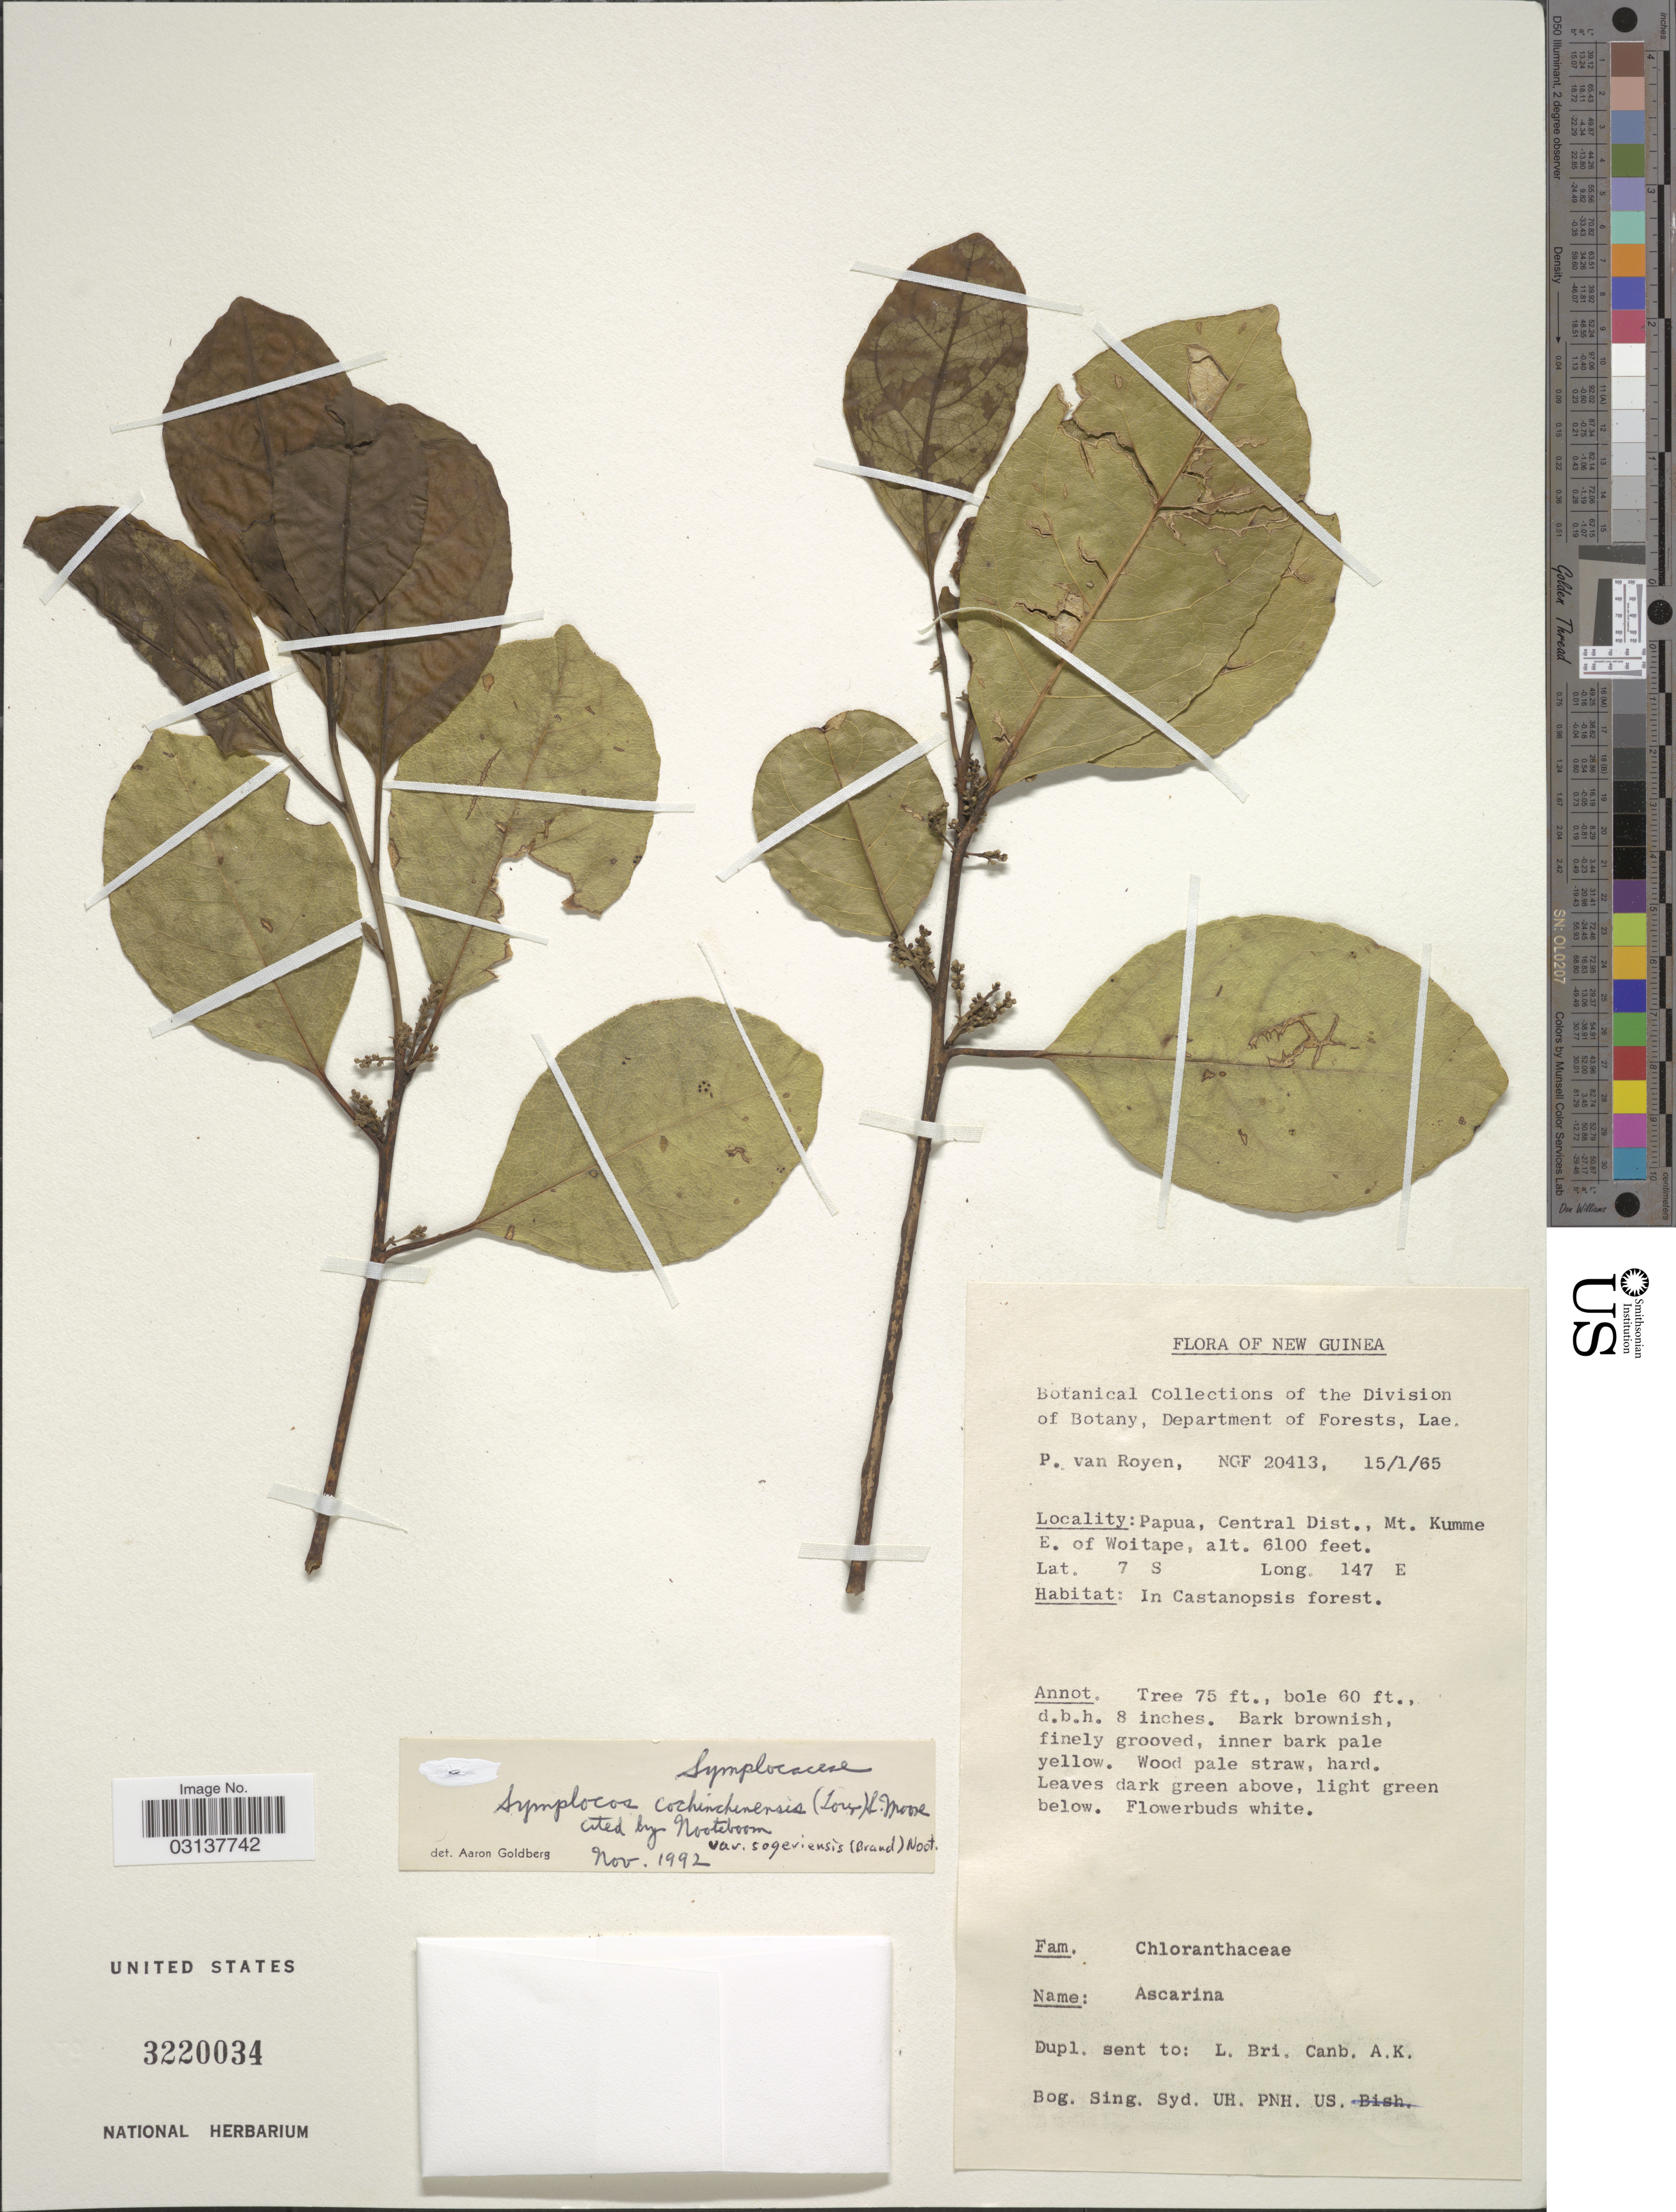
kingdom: Plantae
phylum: Tracheophyta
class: Magnoliopsida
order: Ericales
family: Symplocaceae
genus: Symplocos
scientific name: Symplocos cochinchinensis var. sogeriensis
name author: (Brand) Noot.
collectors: P. van Royen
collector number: NGF 20413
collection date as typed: Transcribed d/m/y: 15/1/65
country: Papua New Guinea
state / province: Central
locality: New Guinea, Papua, Central Dist., Mt. Kumme, E of Woitape.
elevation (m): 1859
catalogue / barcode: US 3220034